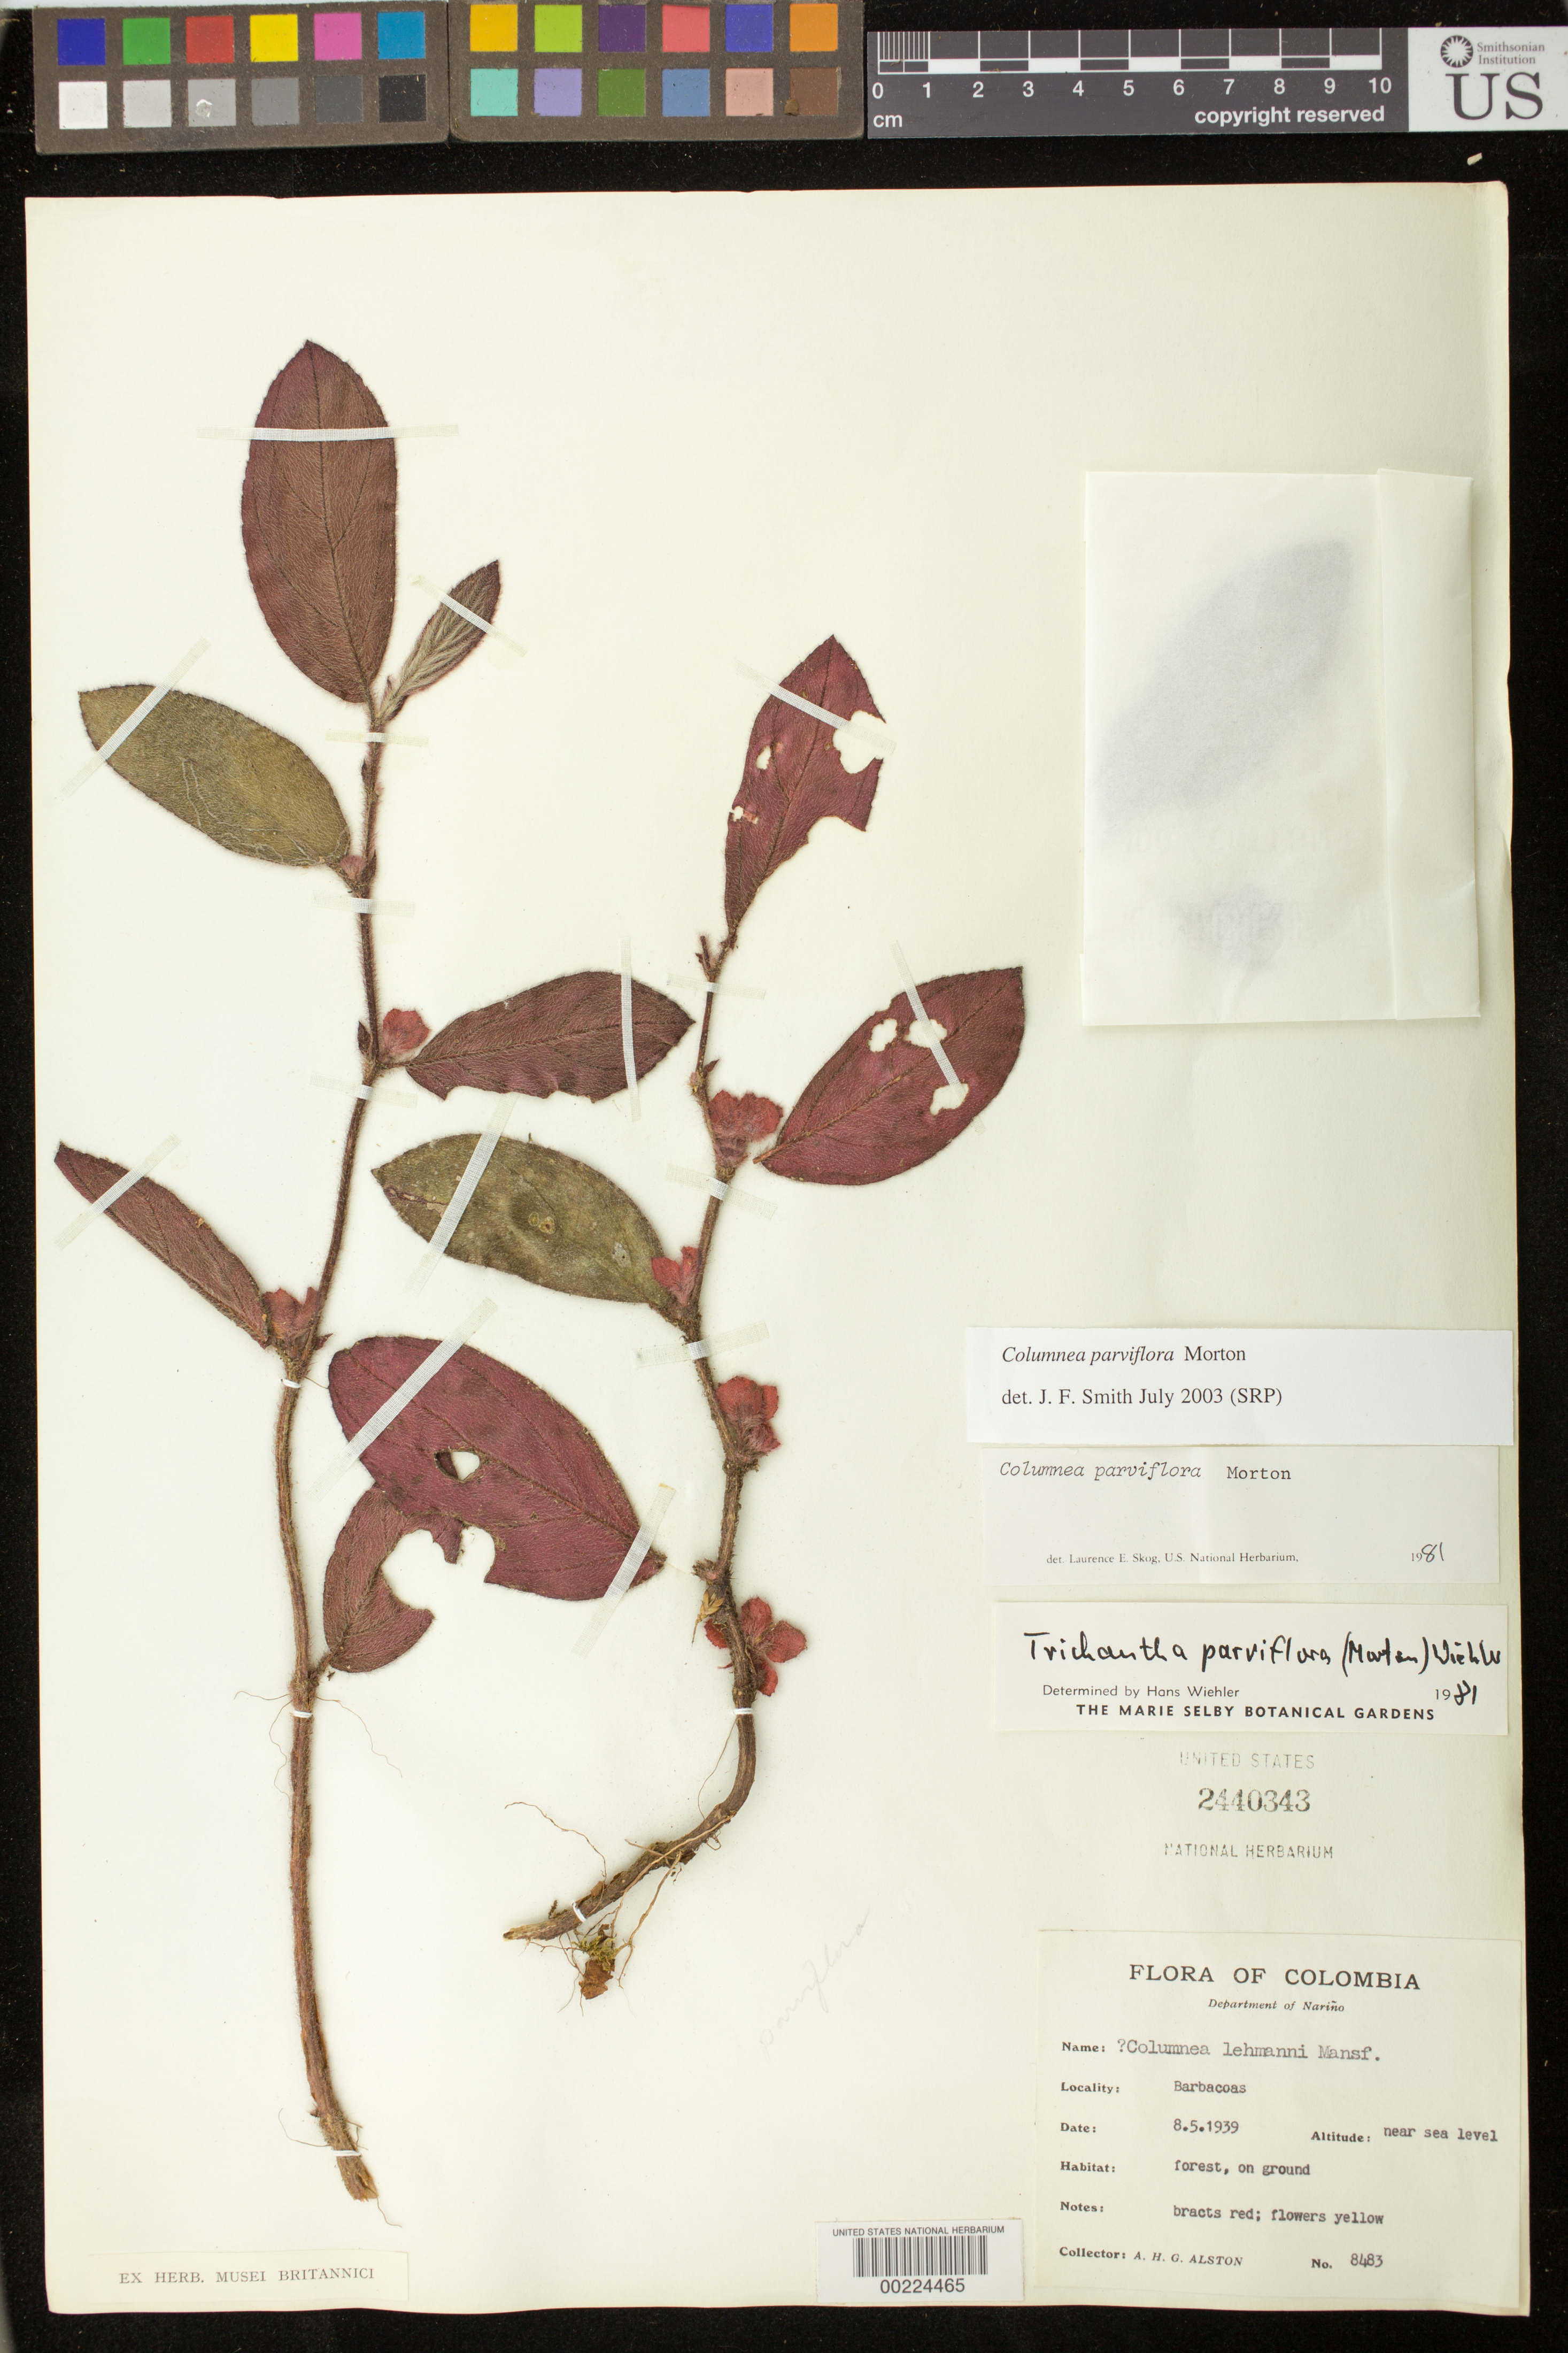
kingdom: Plantae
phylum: Tracheophyta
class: Magnoliopsida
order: Lamiales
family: Gesneriaceae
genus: Columnea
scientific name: Columnea herthae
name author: Mansf.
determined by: Clark, J. L.; Skog, Laurence E.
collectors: A. H. Alston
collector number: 8483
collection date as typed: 08 May 1939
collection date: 1939-05-08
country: Colombia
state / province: Nariño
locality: Barbacoas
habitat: Forest, near sea level, on ground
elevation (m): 0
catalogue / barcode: US 2440343